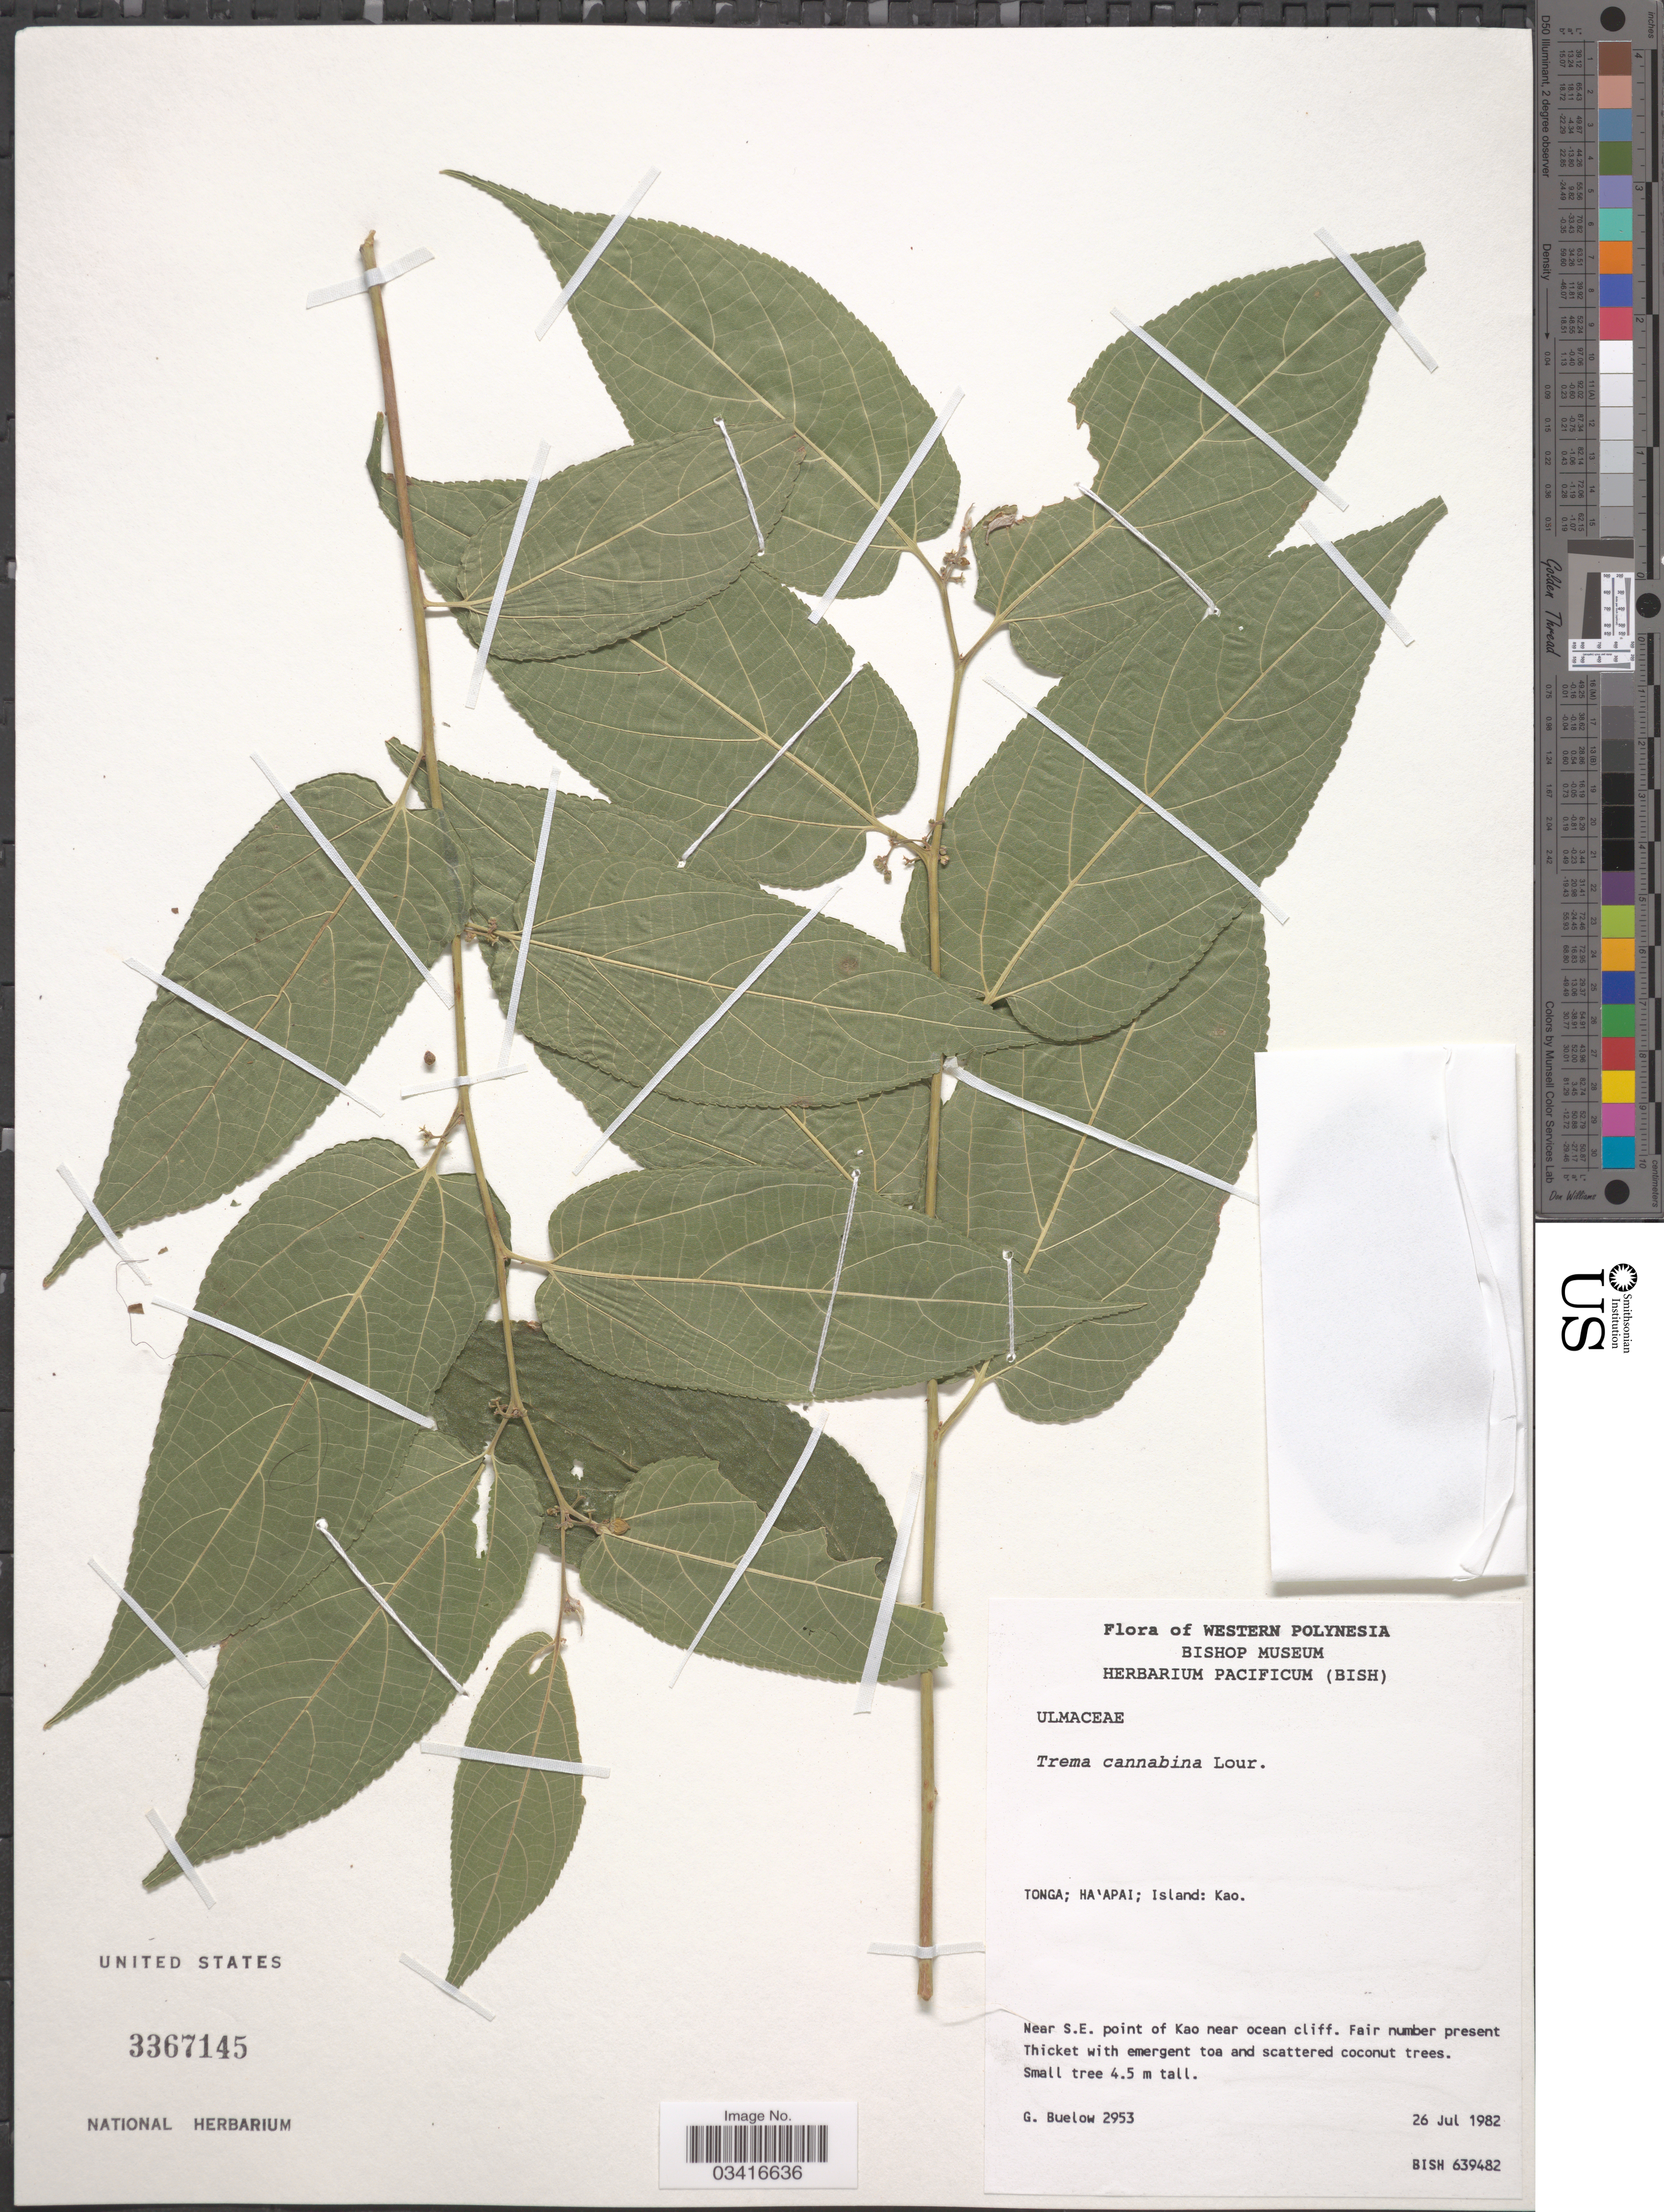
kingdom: Plantae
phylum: Tracheophyta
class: Magnoliopsida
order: Rosales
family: Cannabaceae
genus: Trema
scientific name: Trema cannabina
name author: Lour.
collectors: G. Buelow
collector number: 2953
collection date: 1982-07-26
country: Tonga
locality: Western Polynesia. Tonga; Ha'apai; Island: Kao. Near S.E. point of Kao near ocean cliff.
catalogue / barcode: US 3367145